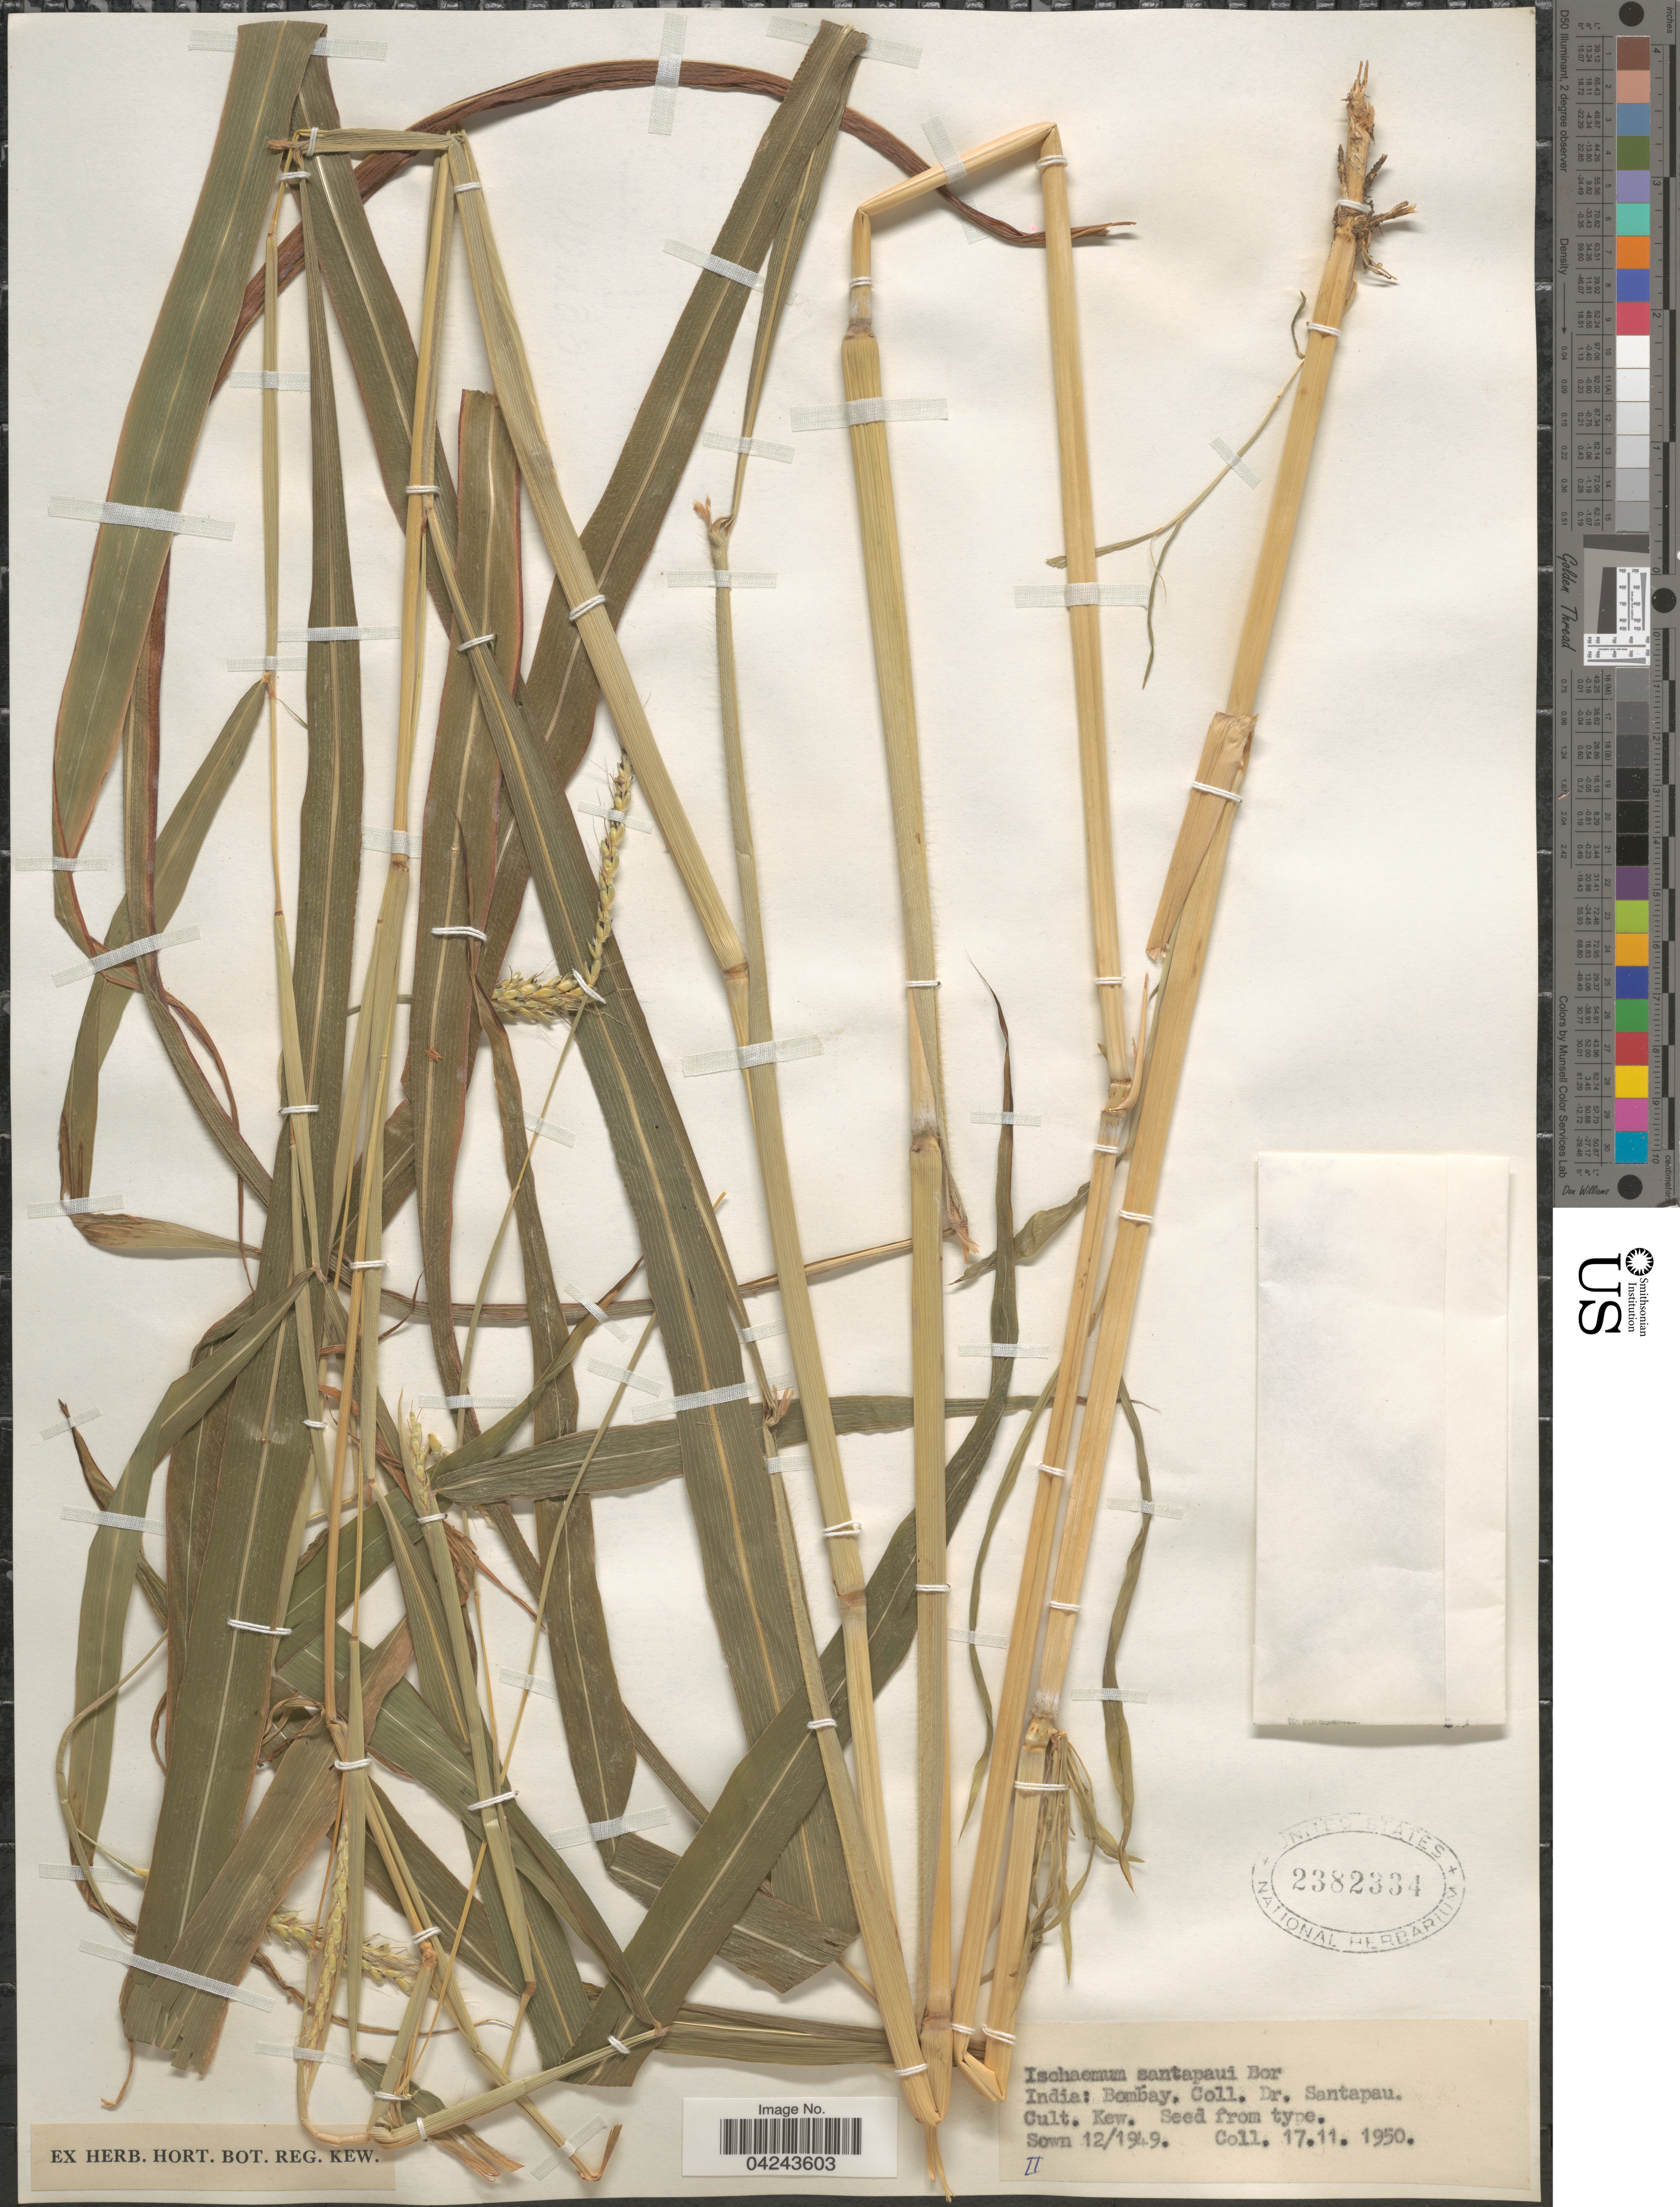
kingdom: Plantae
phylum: Tracheophyta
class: Liliopsida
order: Poales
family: Poaceae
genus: Ischaemum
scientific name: Ischaemum santapaui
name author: Bor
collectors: Santapau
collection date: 1950-11-17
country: United Kingdom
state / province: England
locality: Kew.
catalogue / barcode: US 2382334